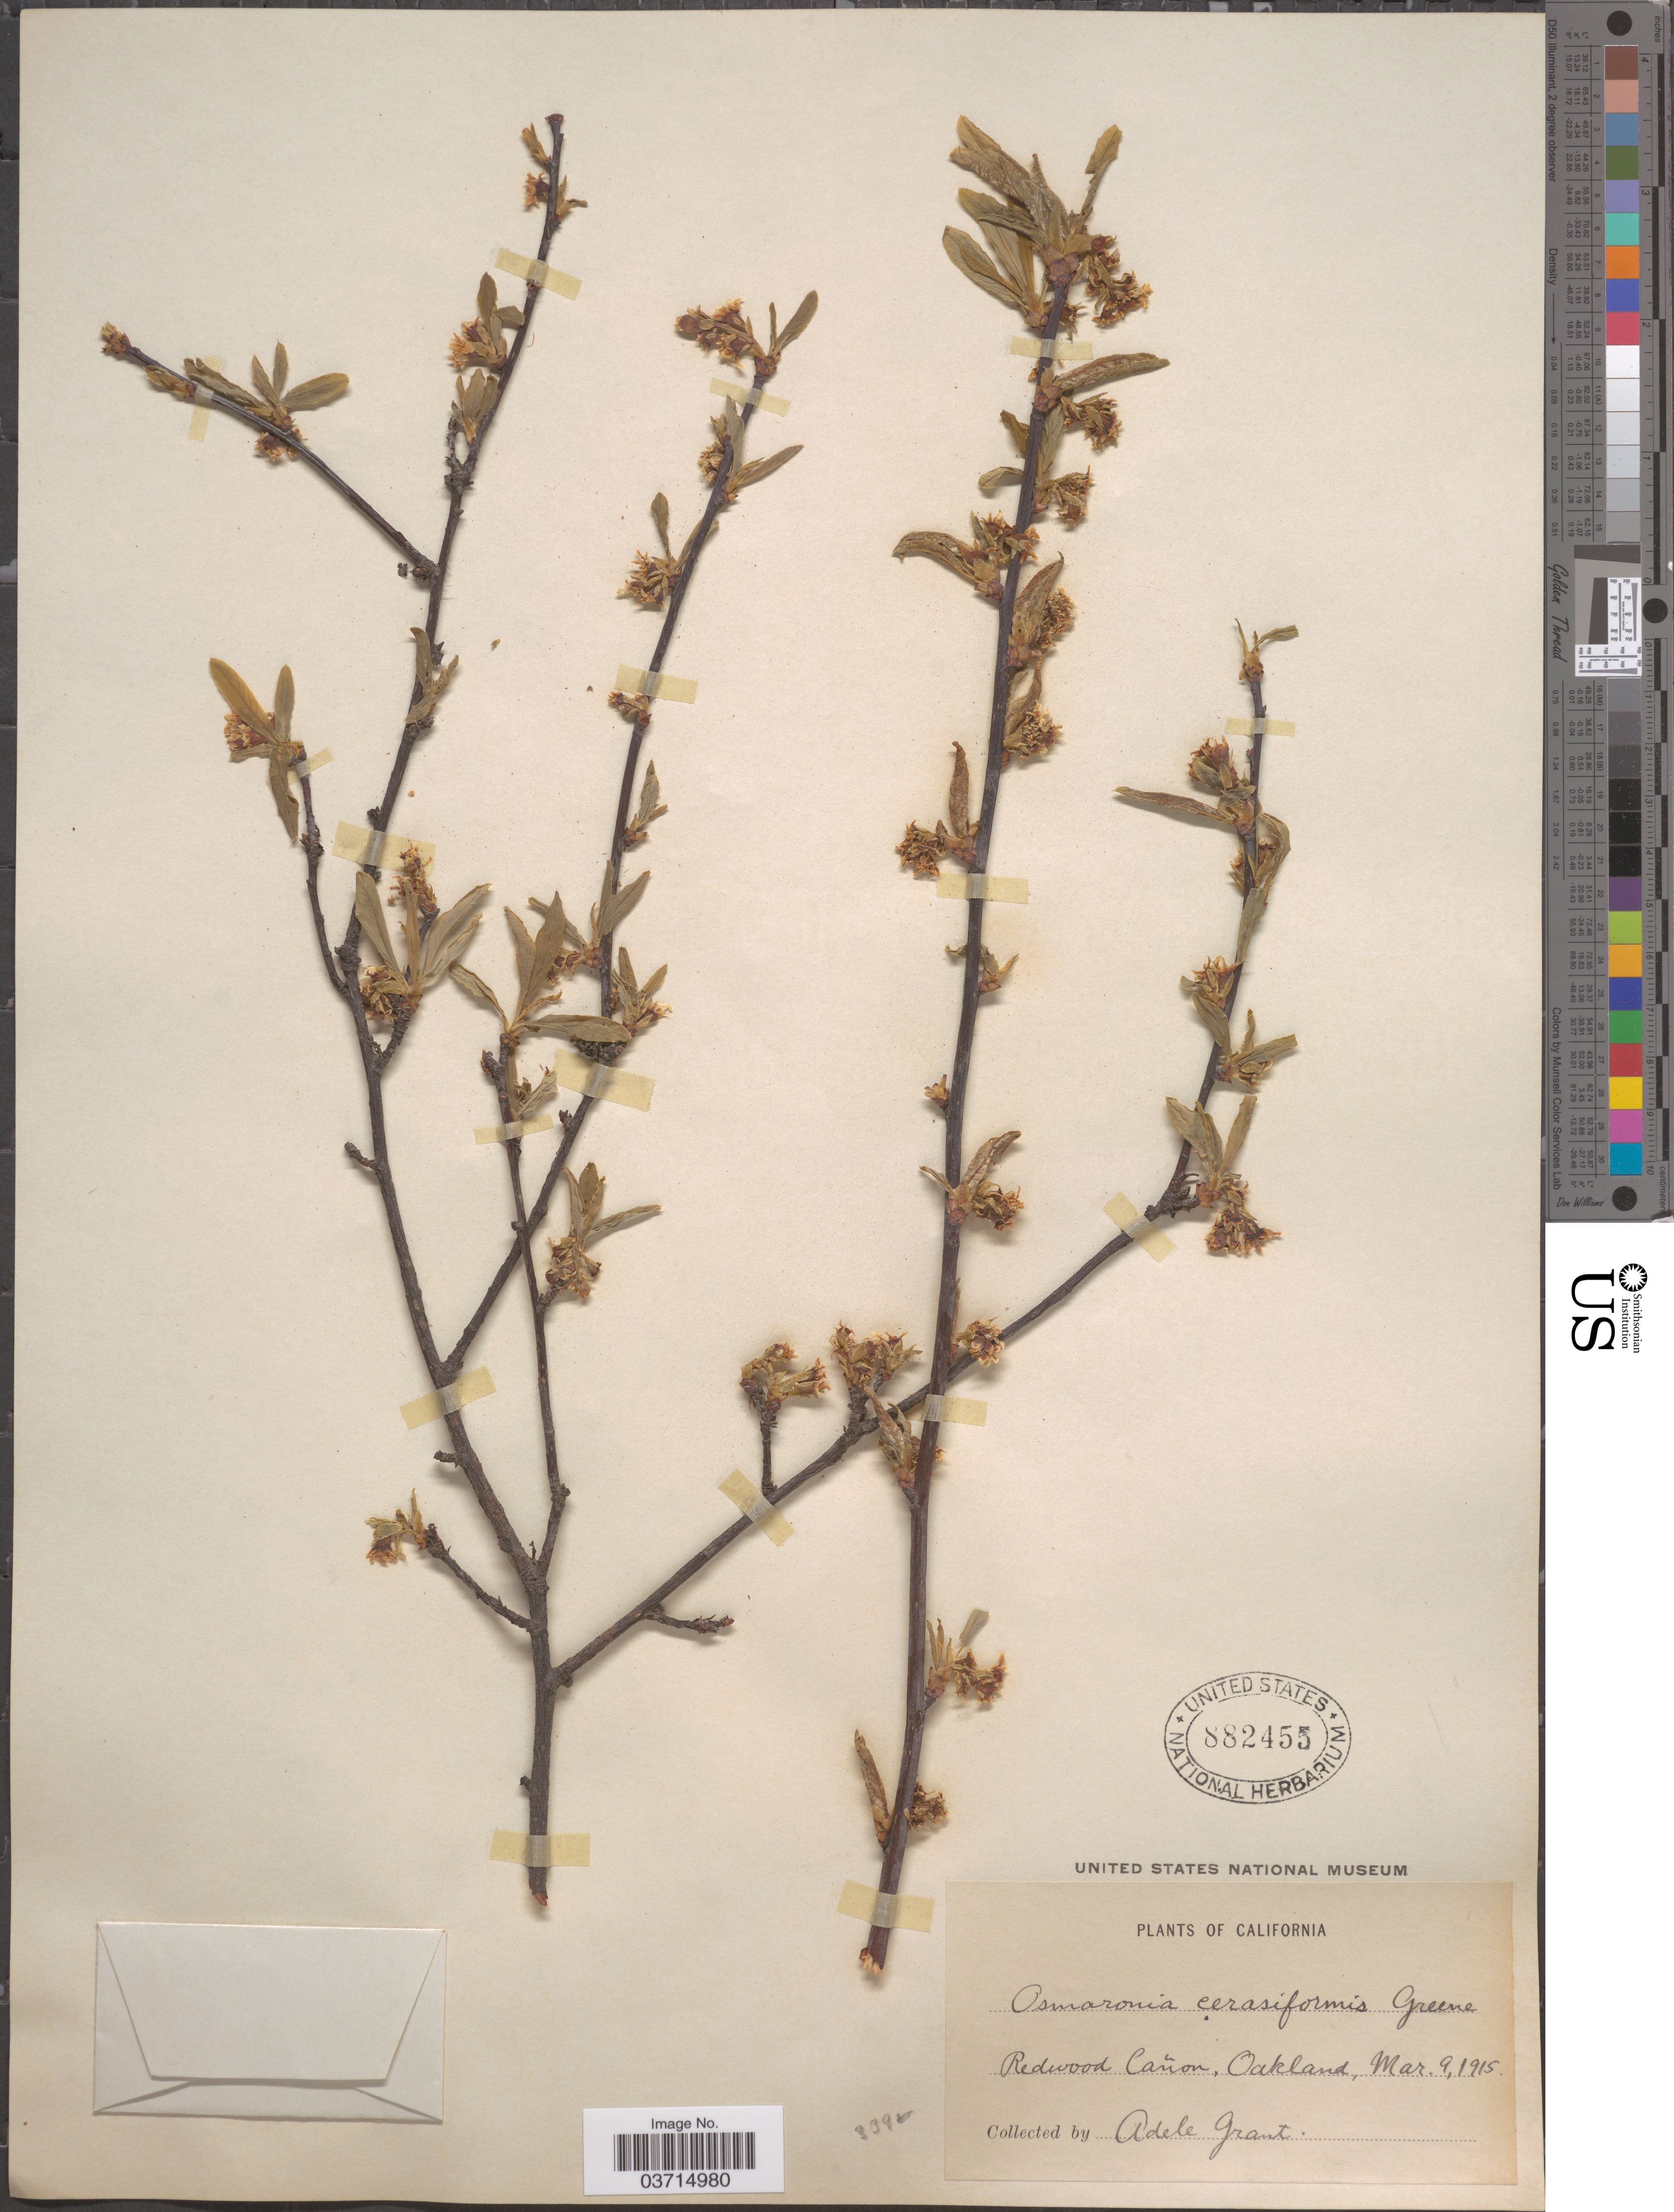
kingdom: Plantae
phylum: Tracheophyta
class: Magnoliopsida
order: Rosales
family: Rosaceae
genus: Oemleria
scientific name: Oemleria cerasiformis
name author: (Torr. & A. Gray ex Hook. & Arn.) J.W. Landon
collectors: A. Grant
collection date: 1915-03-09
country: United States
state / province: California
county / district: Alameda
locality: Redwood Cañon, Oakland.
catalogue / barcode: US 882455